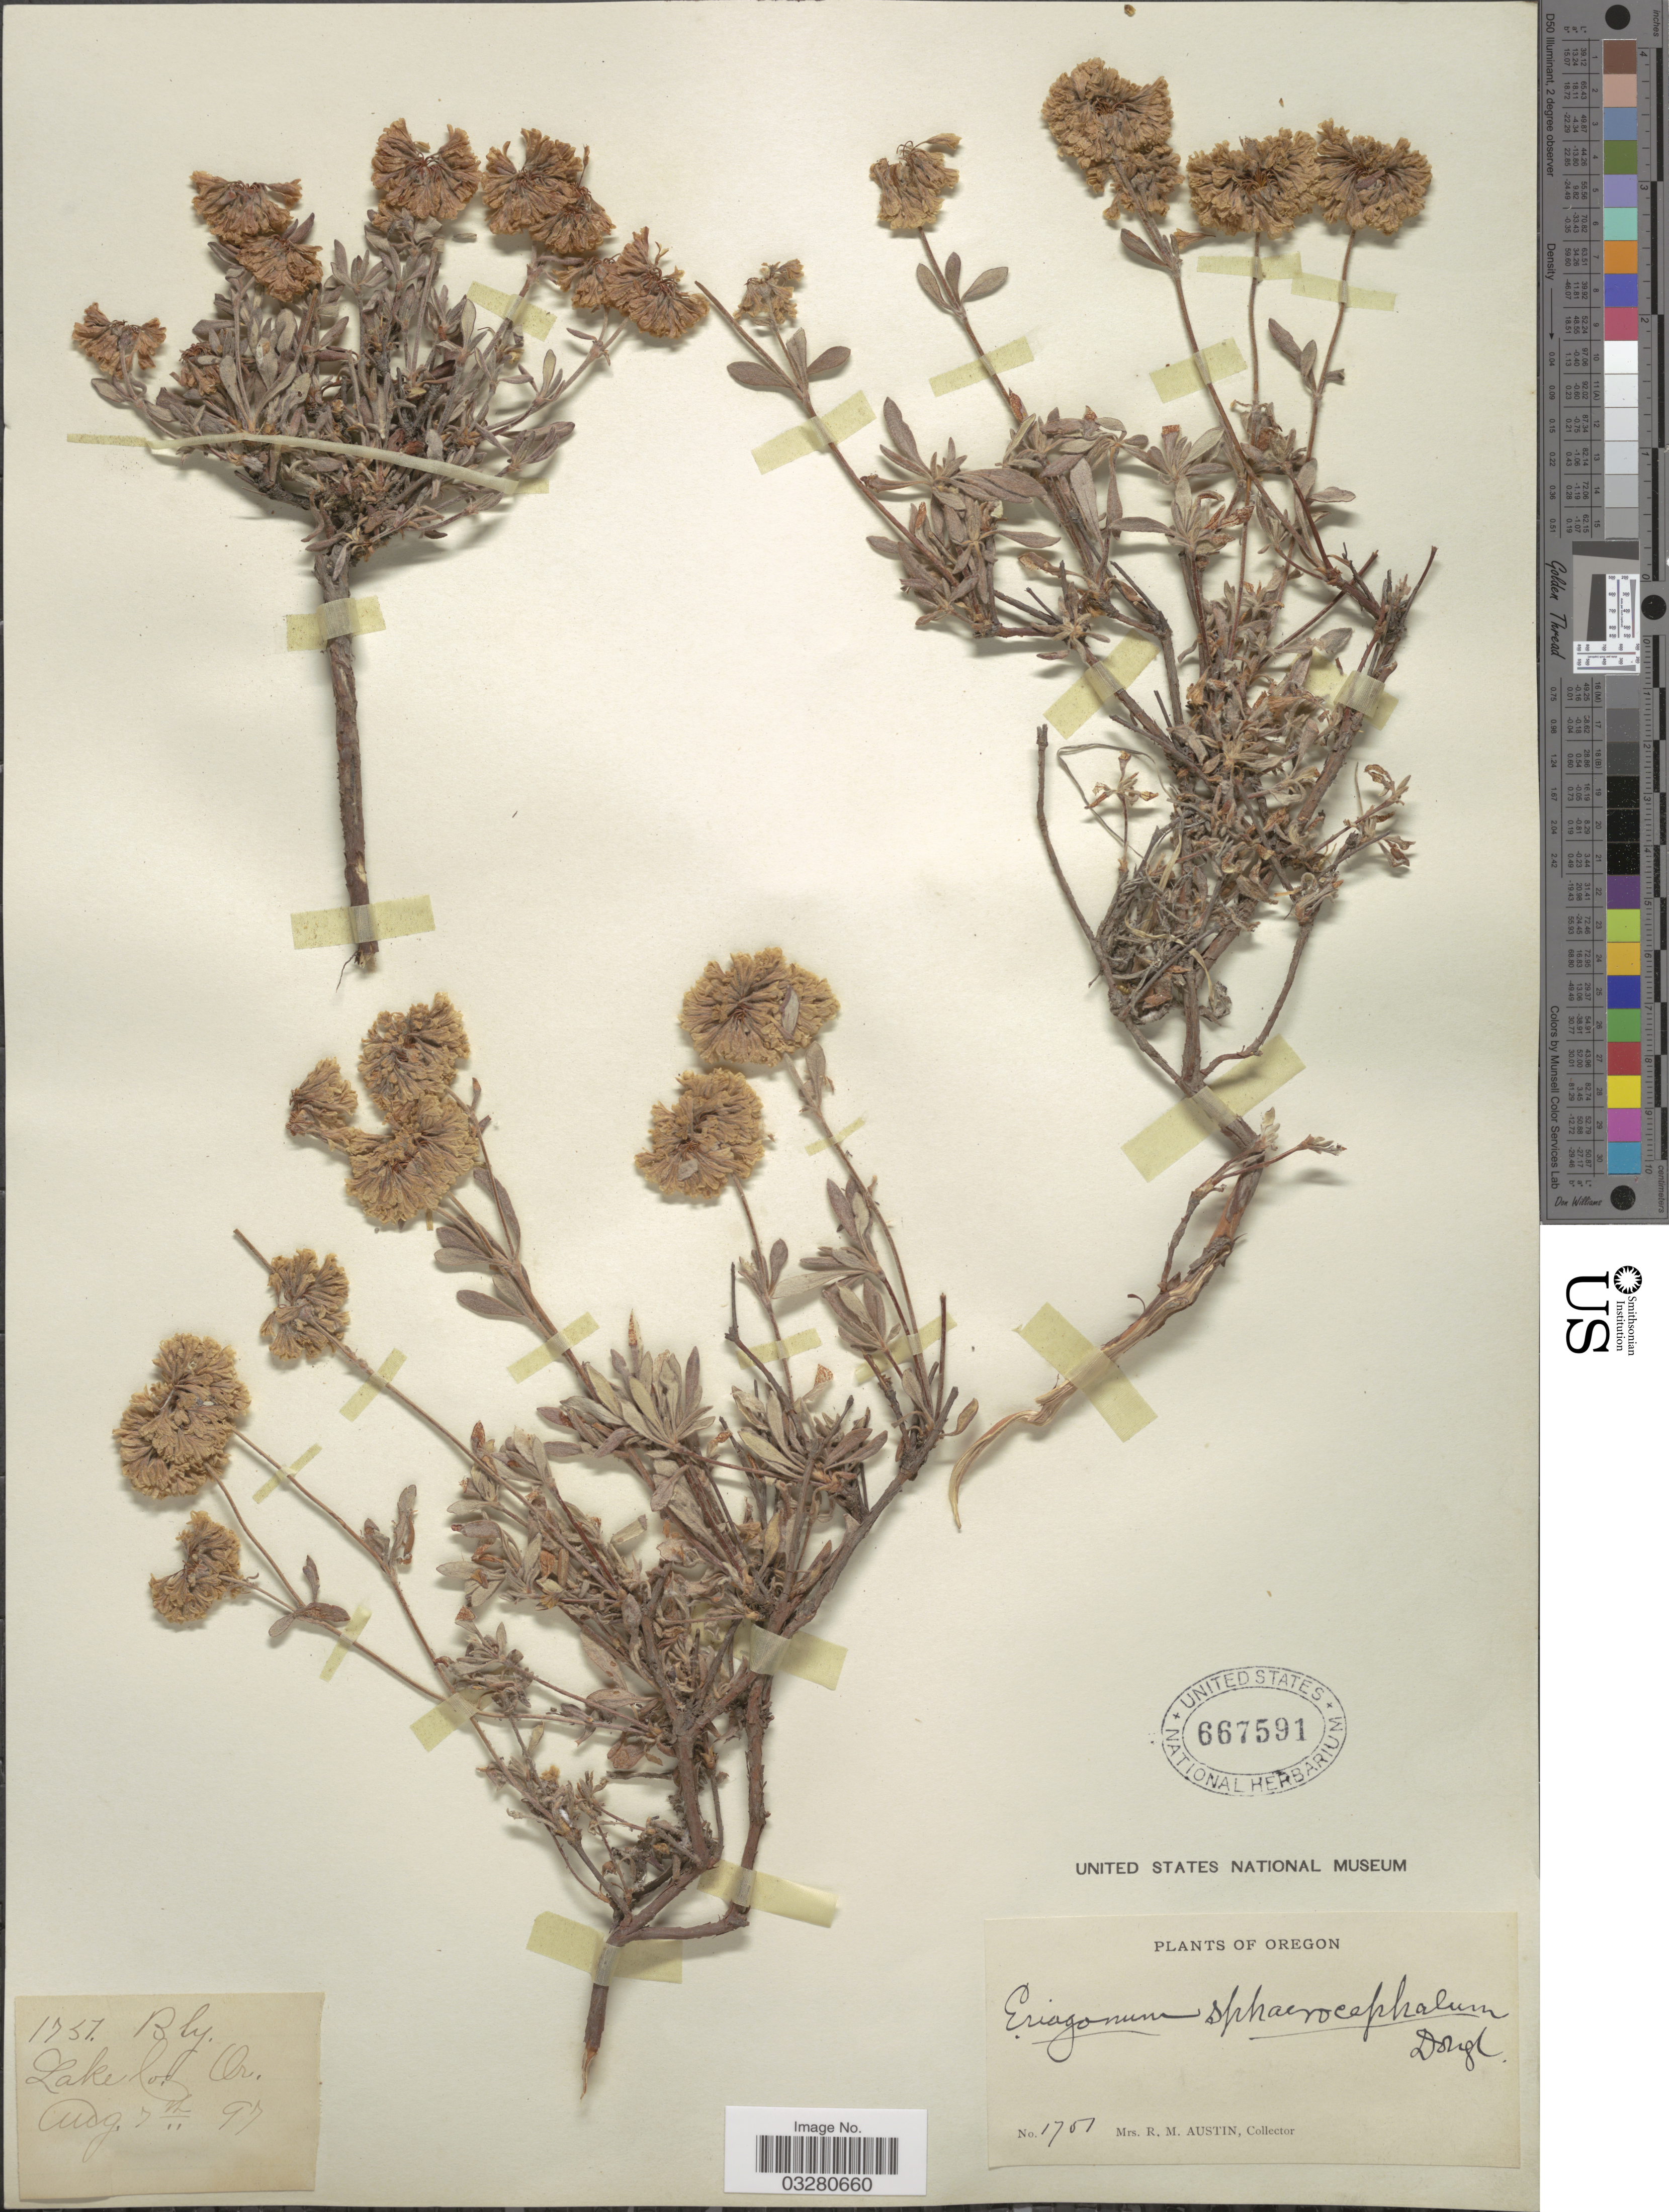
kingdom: Plantae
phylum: Tracheophyta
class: Magnoliopsida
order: Caryophyllales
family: Polygonaceae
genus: Eriogonum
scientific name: Eriogonum sphaerocephalum var. halimioides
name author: (Gand.) S. Stokes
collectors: R. Austin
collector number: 1751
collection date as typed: Transcribed d/m/y: 7/8/97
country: United States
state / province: Oregon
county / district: Lake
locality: Lake Co.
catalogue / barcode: US 667591